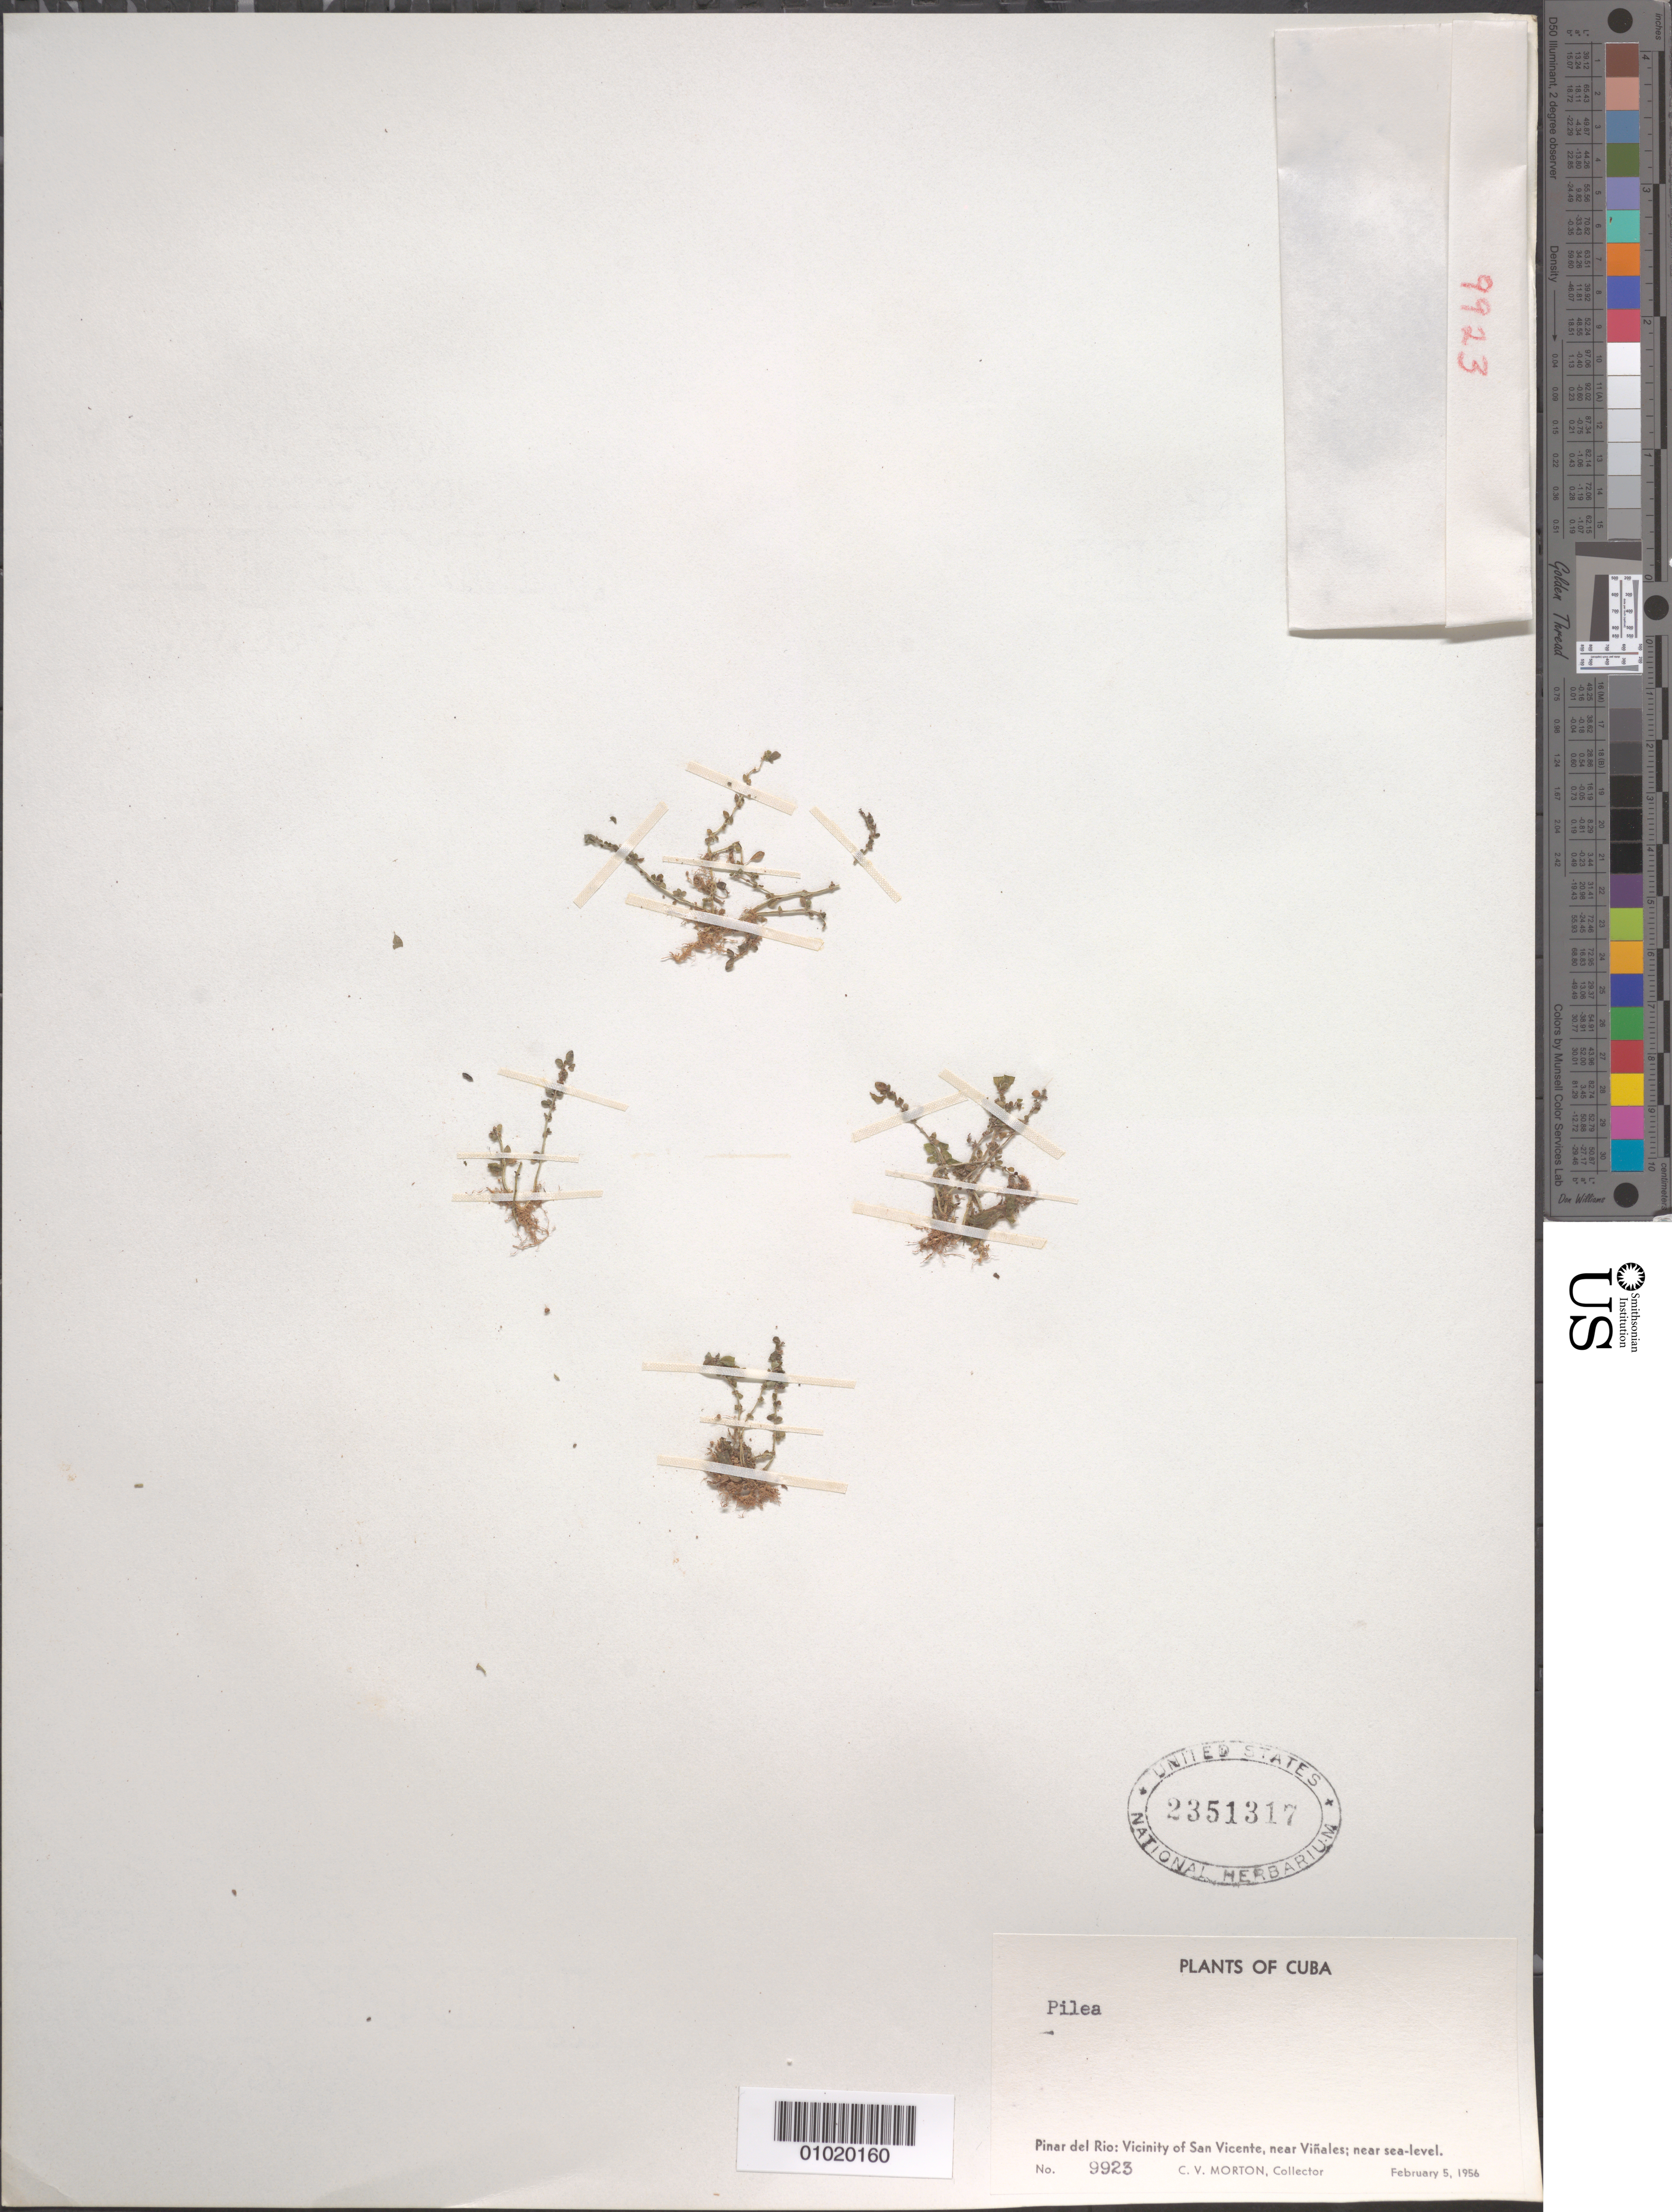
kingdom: Plantae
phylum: Tracheophyta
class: Magnoliopsida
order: Rosales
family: Urticaceae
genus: Pilea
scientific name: Pilea sp.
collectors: C. V. Morton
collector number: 9923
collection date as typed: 05 Feb 1956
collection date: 1956-02-05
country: Cuba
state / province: Pinar del Rio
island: Cuba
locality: Vicinity of San Vicente, near Vinalez; near sea-level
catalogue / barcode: US 2351317